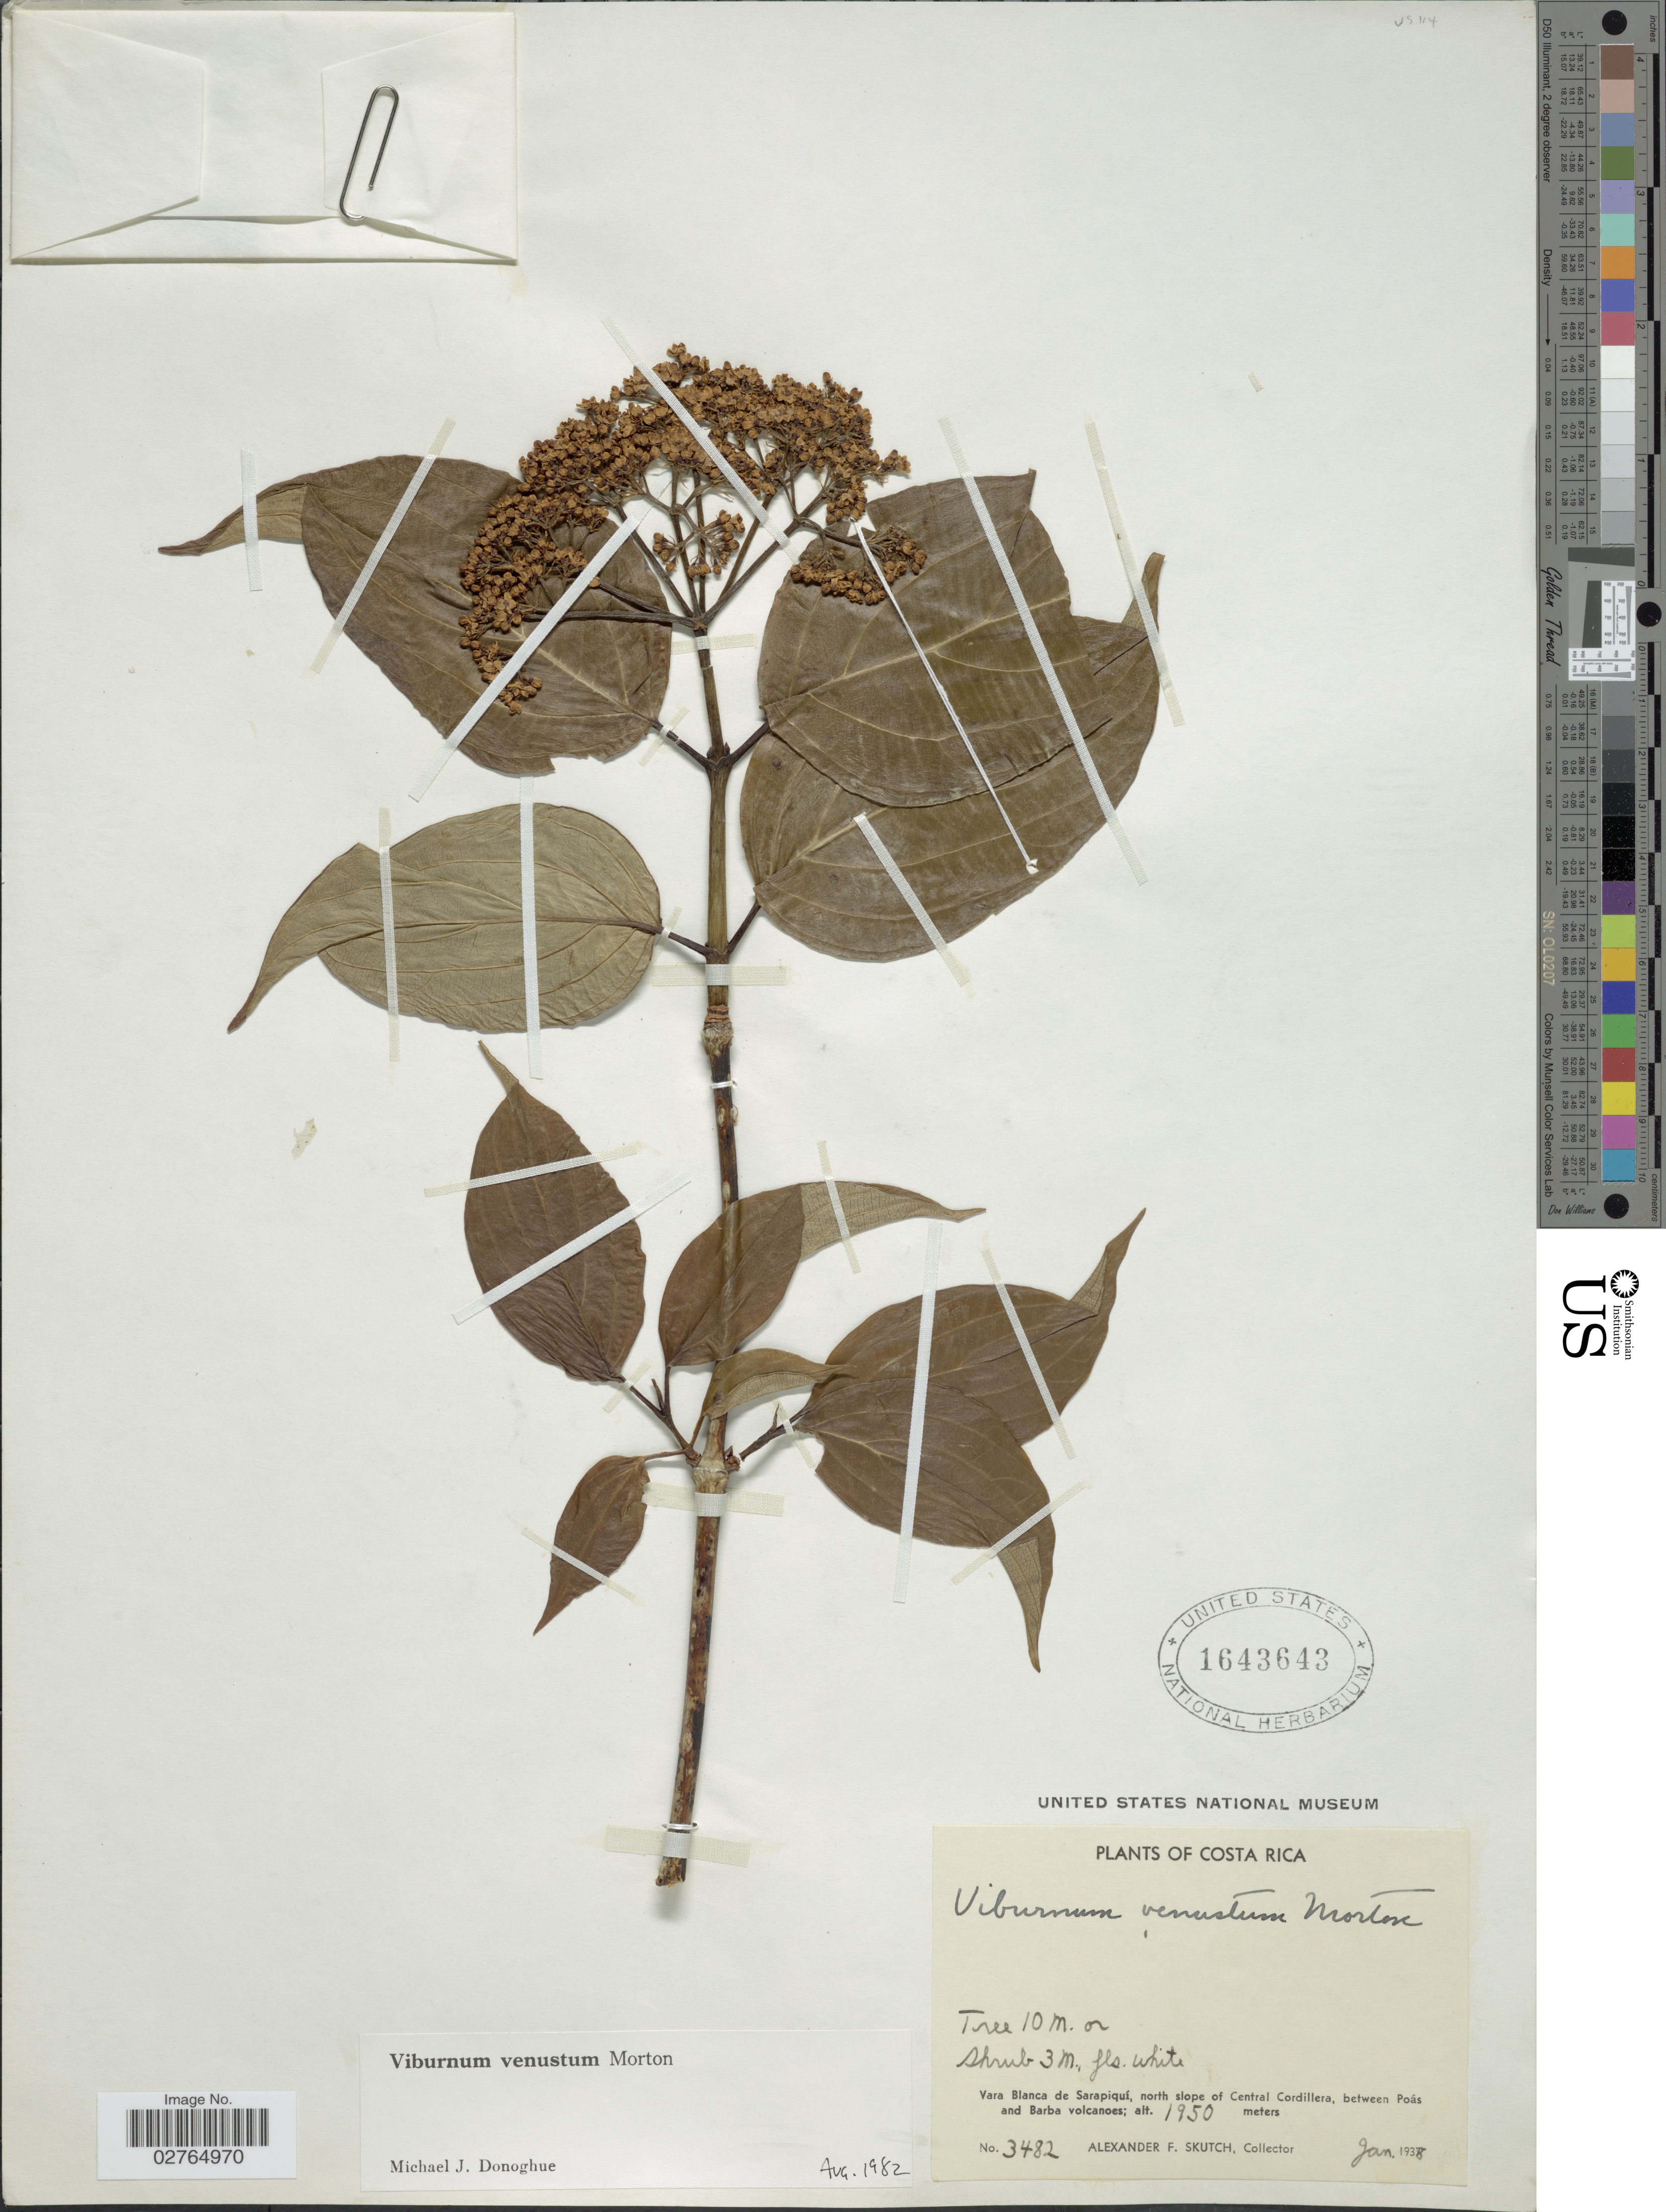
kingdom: Plantae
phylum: Tracheophyta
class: Magnoliopsida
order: Dipsacales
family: Viburnaceae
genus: Viburnum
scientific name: Viburnum venustum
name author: C.V. Morton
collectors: A. F. Skutch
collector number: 3482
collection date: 1938-01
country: Costa Rica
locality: Vara Blanca de Sarapiquí, north slope of Central Cordillera, between Poás and Barba volcanoes.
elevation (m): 1950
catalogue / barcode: US 1643643